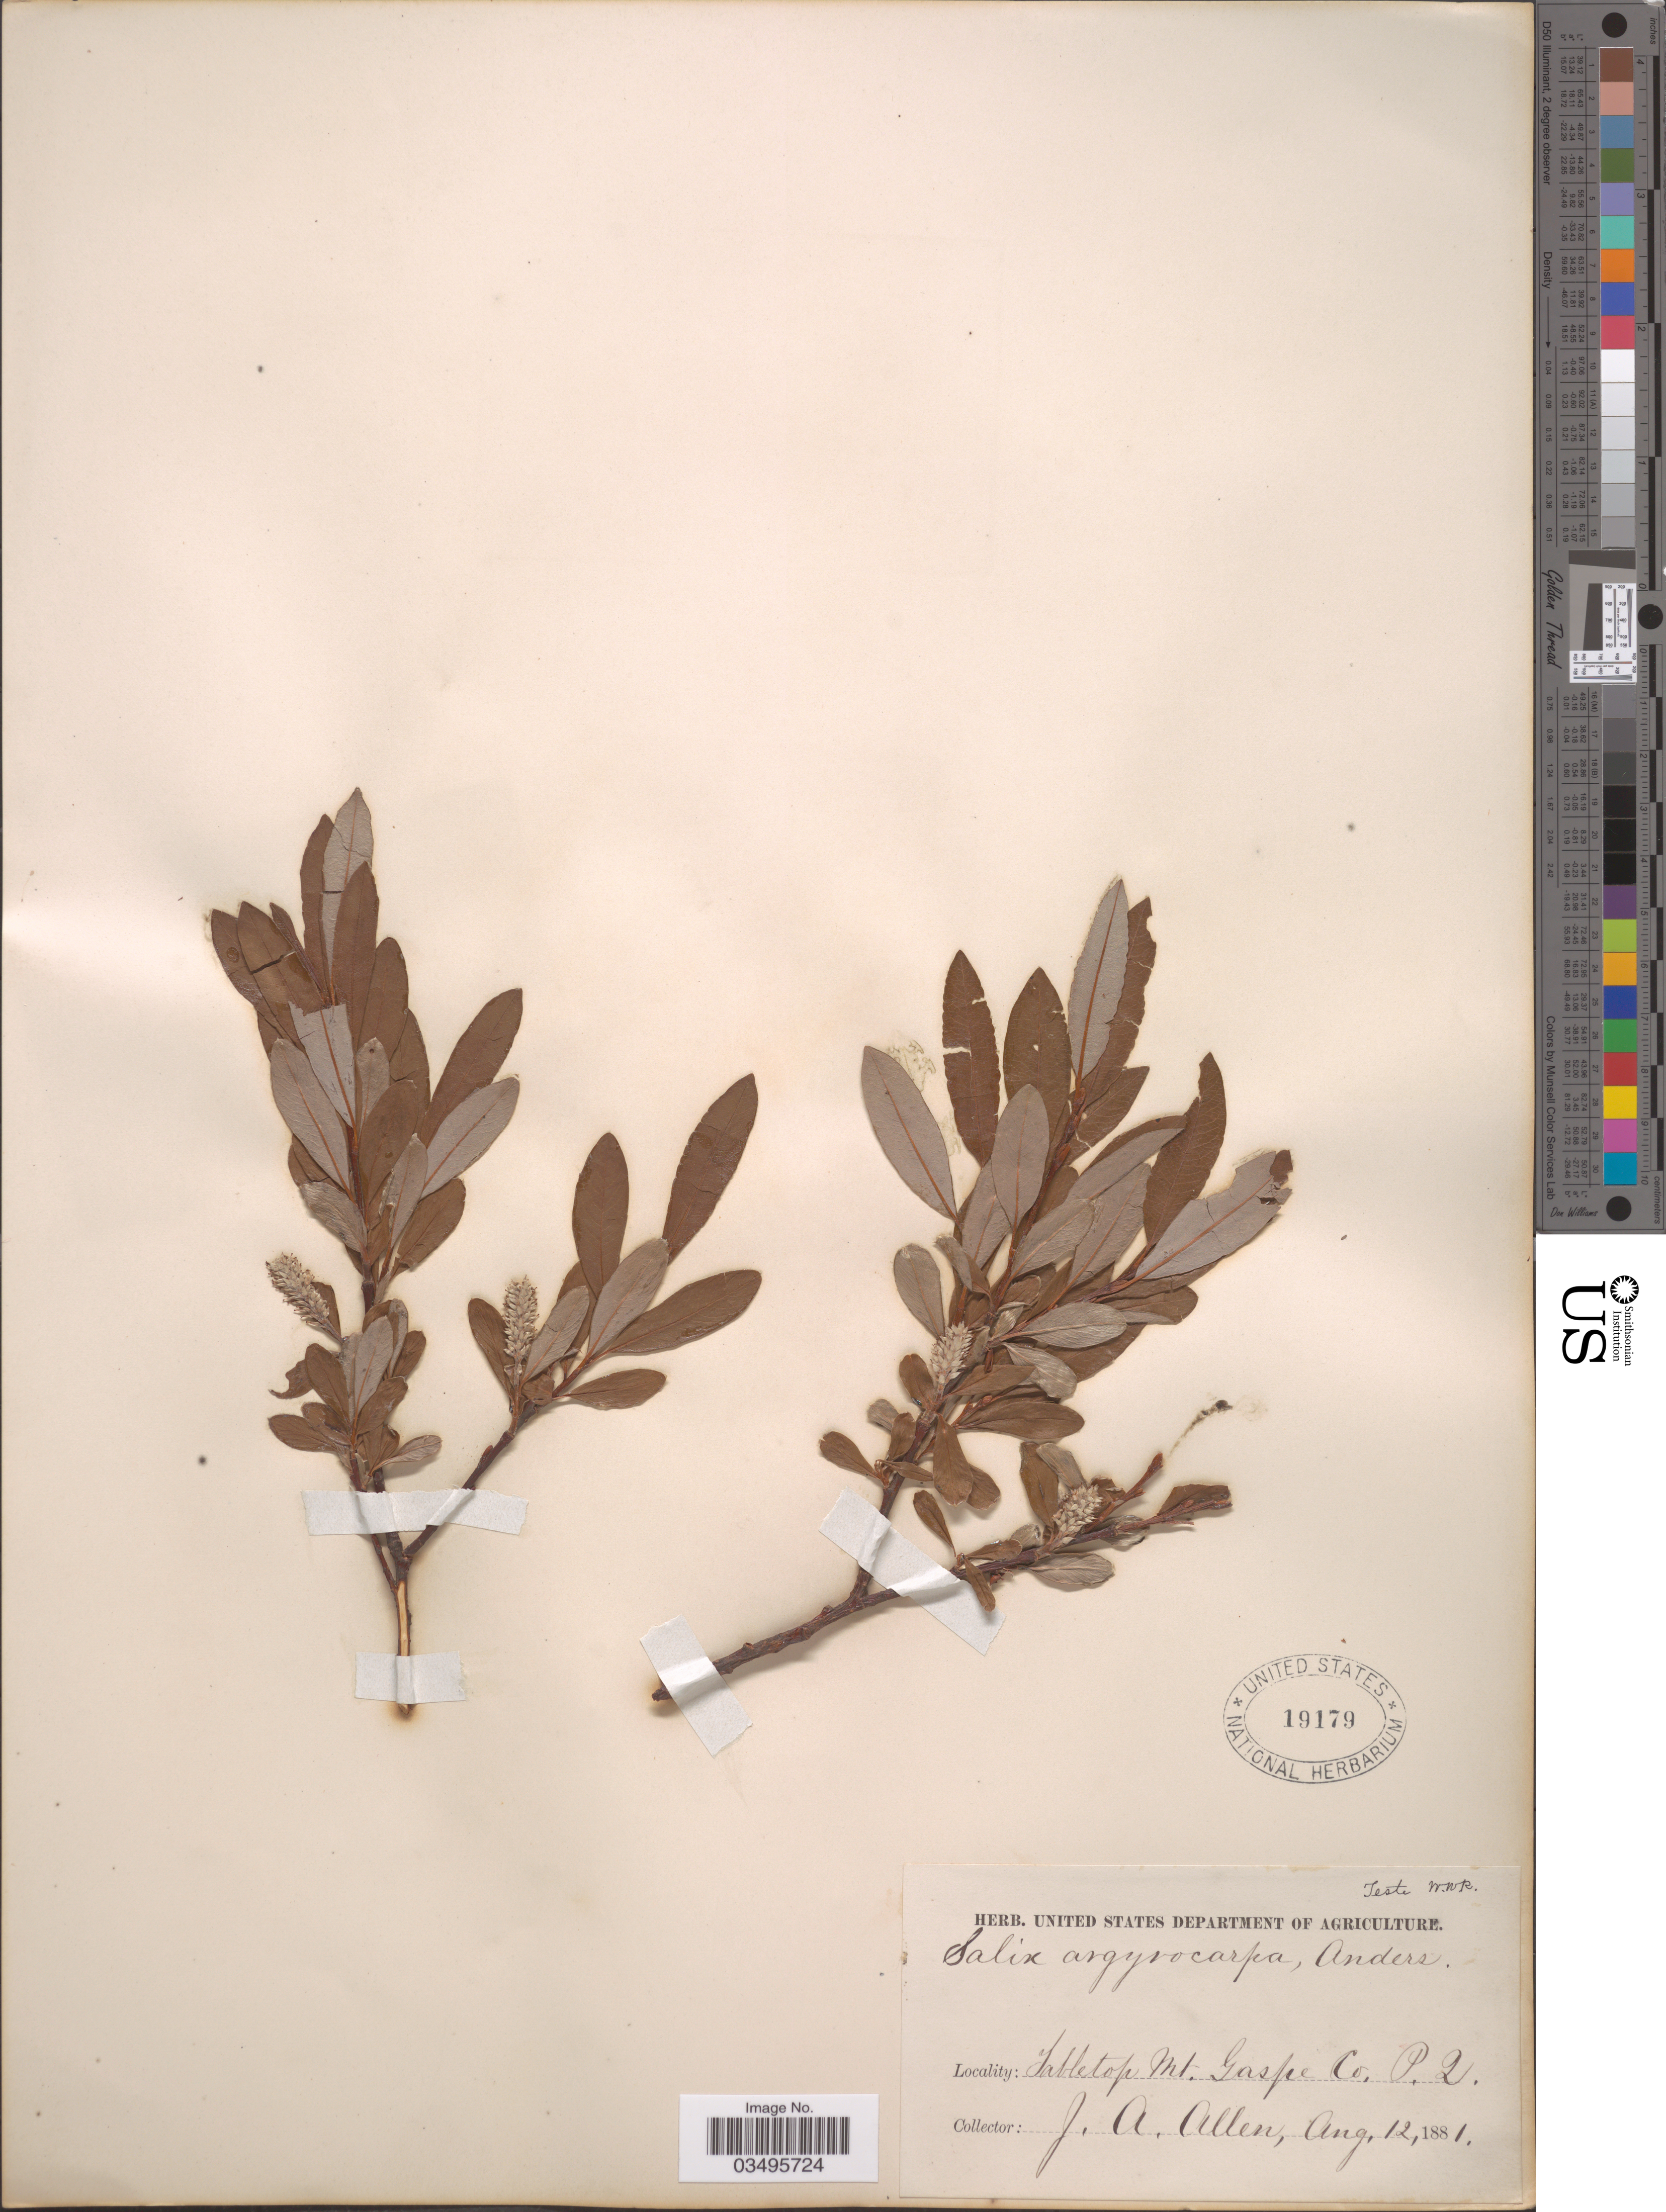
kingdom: Plantae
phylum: Tracheophyta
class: Magnoliopsida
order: Malpighiales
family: Salicaceae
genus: Salix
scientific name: Salix argyrocarpa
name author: L. Andersson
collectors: J. Allen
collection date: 1881-08-12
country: Canada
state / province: Quebec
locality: Tabletop Mt. Gaspe Co. P.Q.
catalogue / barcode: US 19179